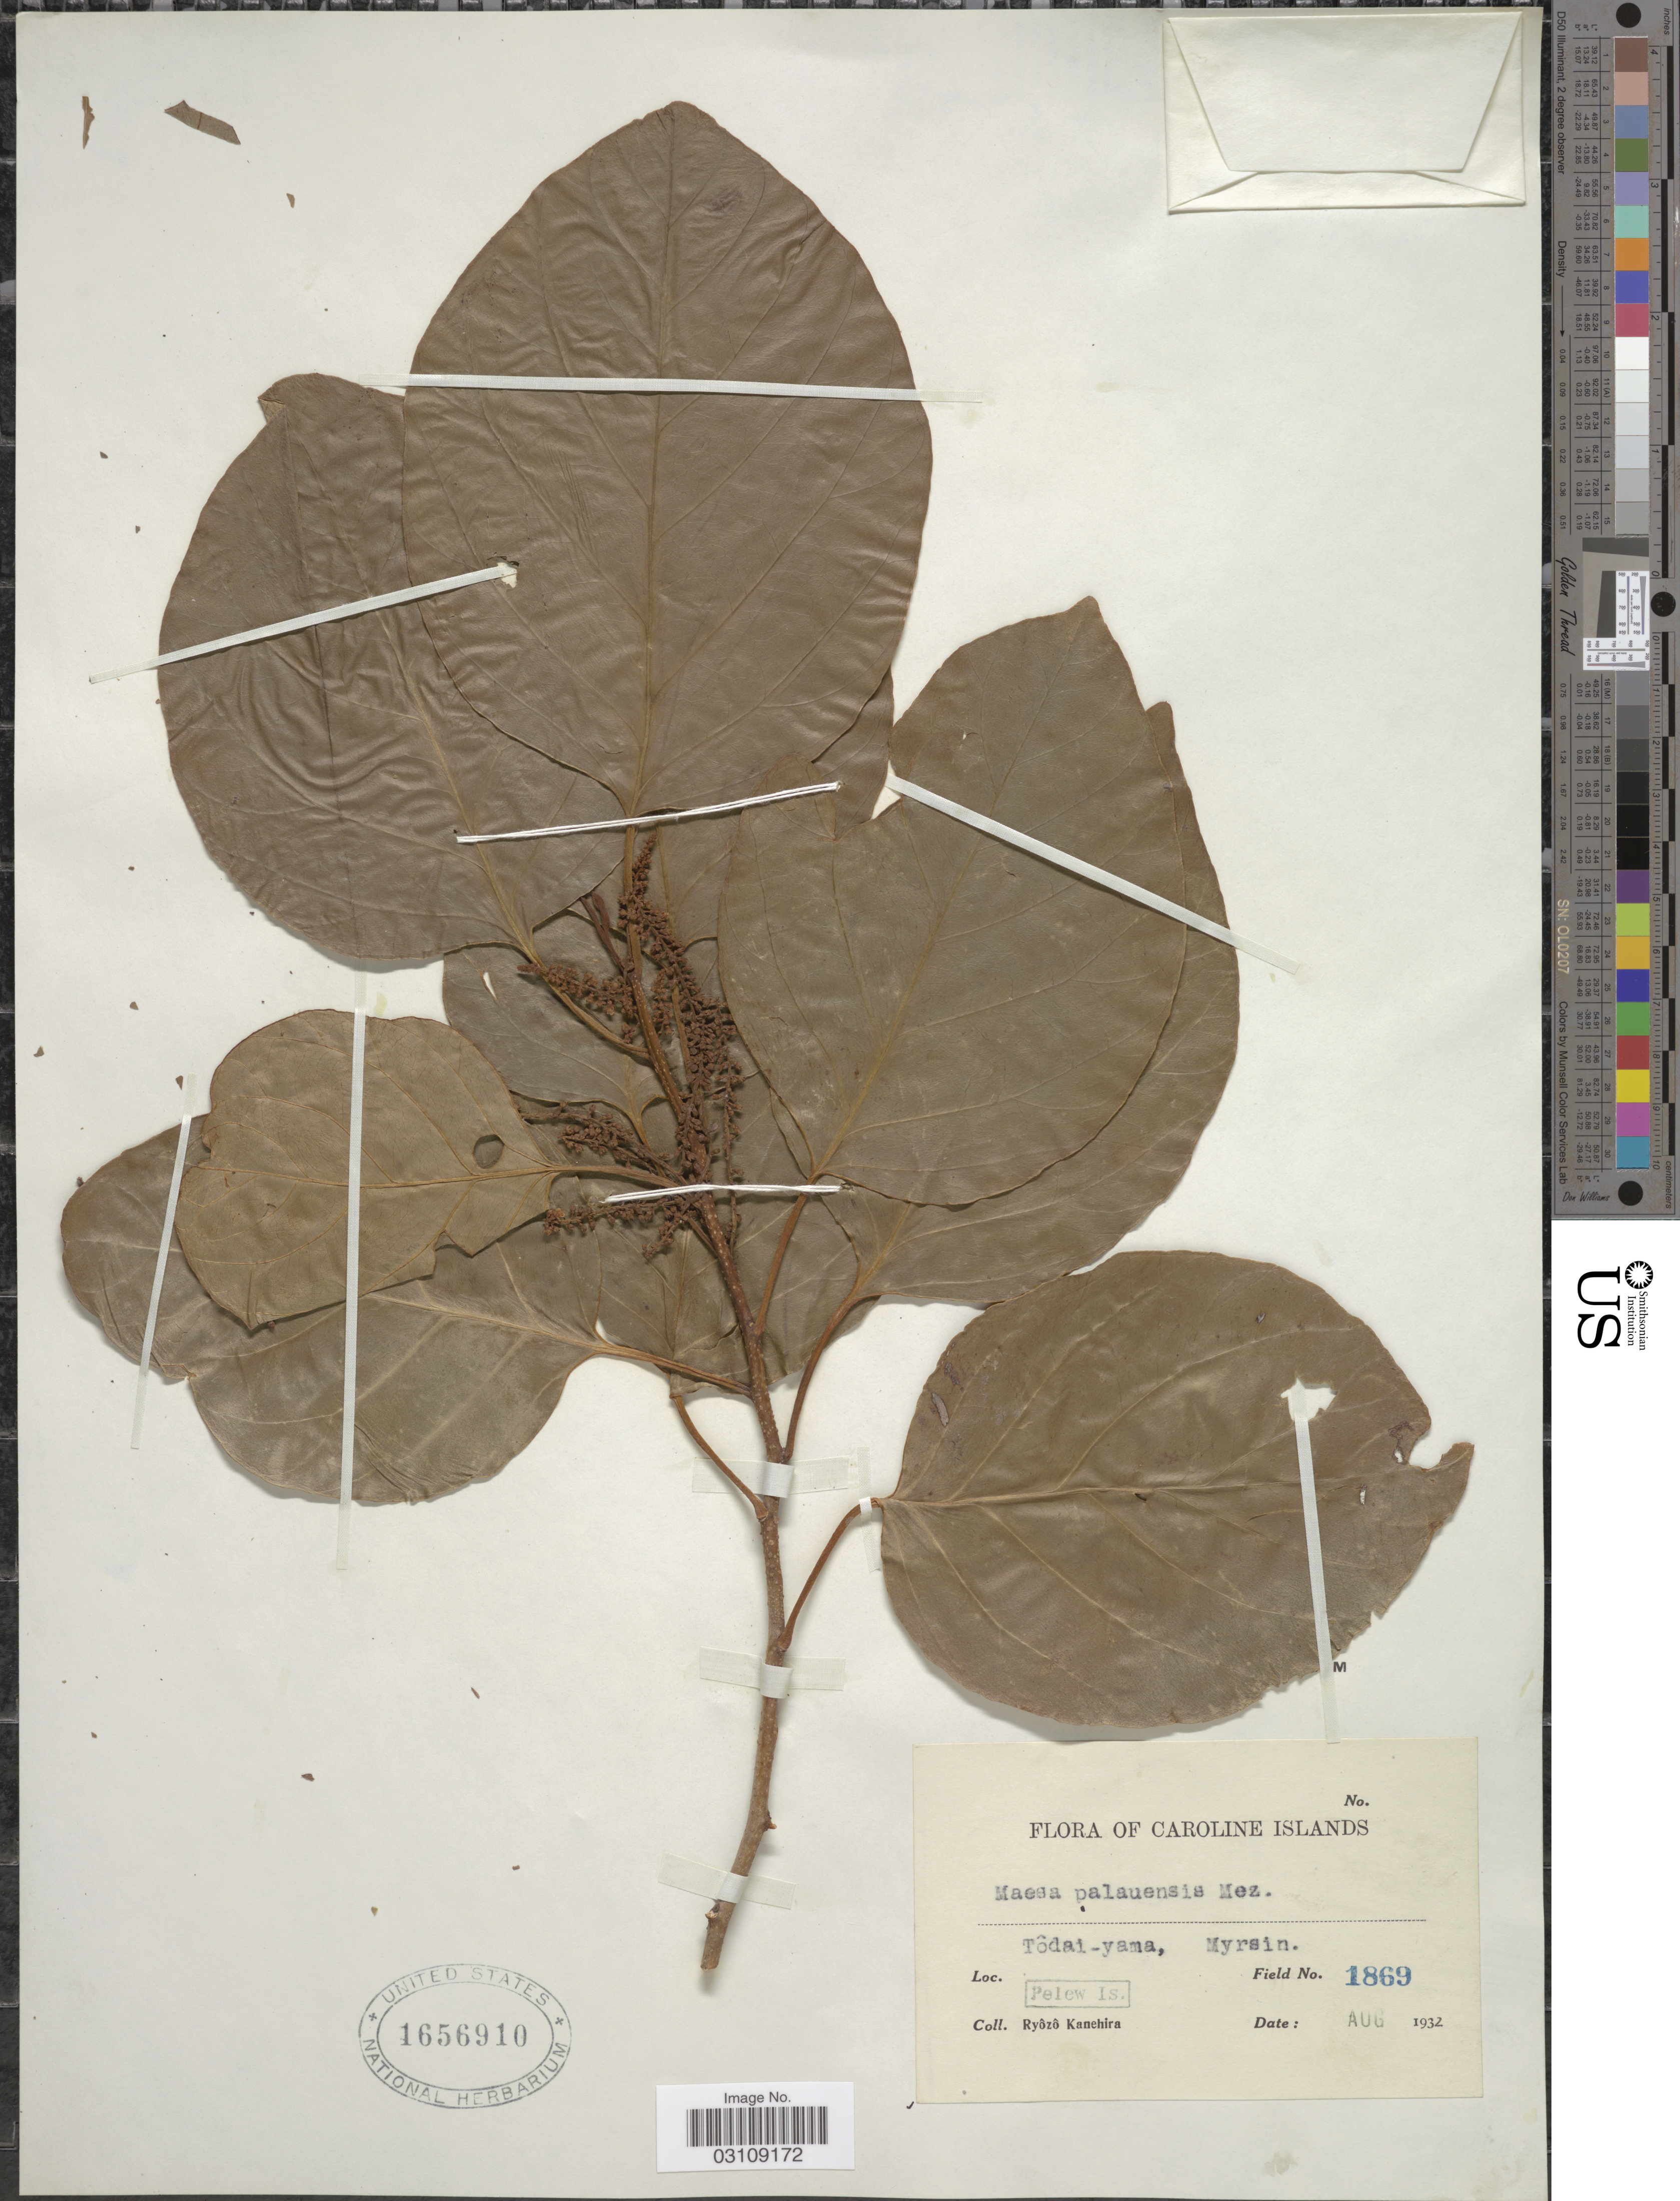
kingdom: Plantae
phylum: Tracheophyta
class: Magnoliopsida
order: Ericales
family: Primulaceae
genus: Maesa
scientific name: Maesa palauensis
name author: Mez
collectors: R. Kanehira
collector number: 1869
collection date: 1932-08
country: Palau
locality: Caroline Islands, Tôdai-yama, Myrsin. Pelew Is.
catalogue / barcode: US 1656910